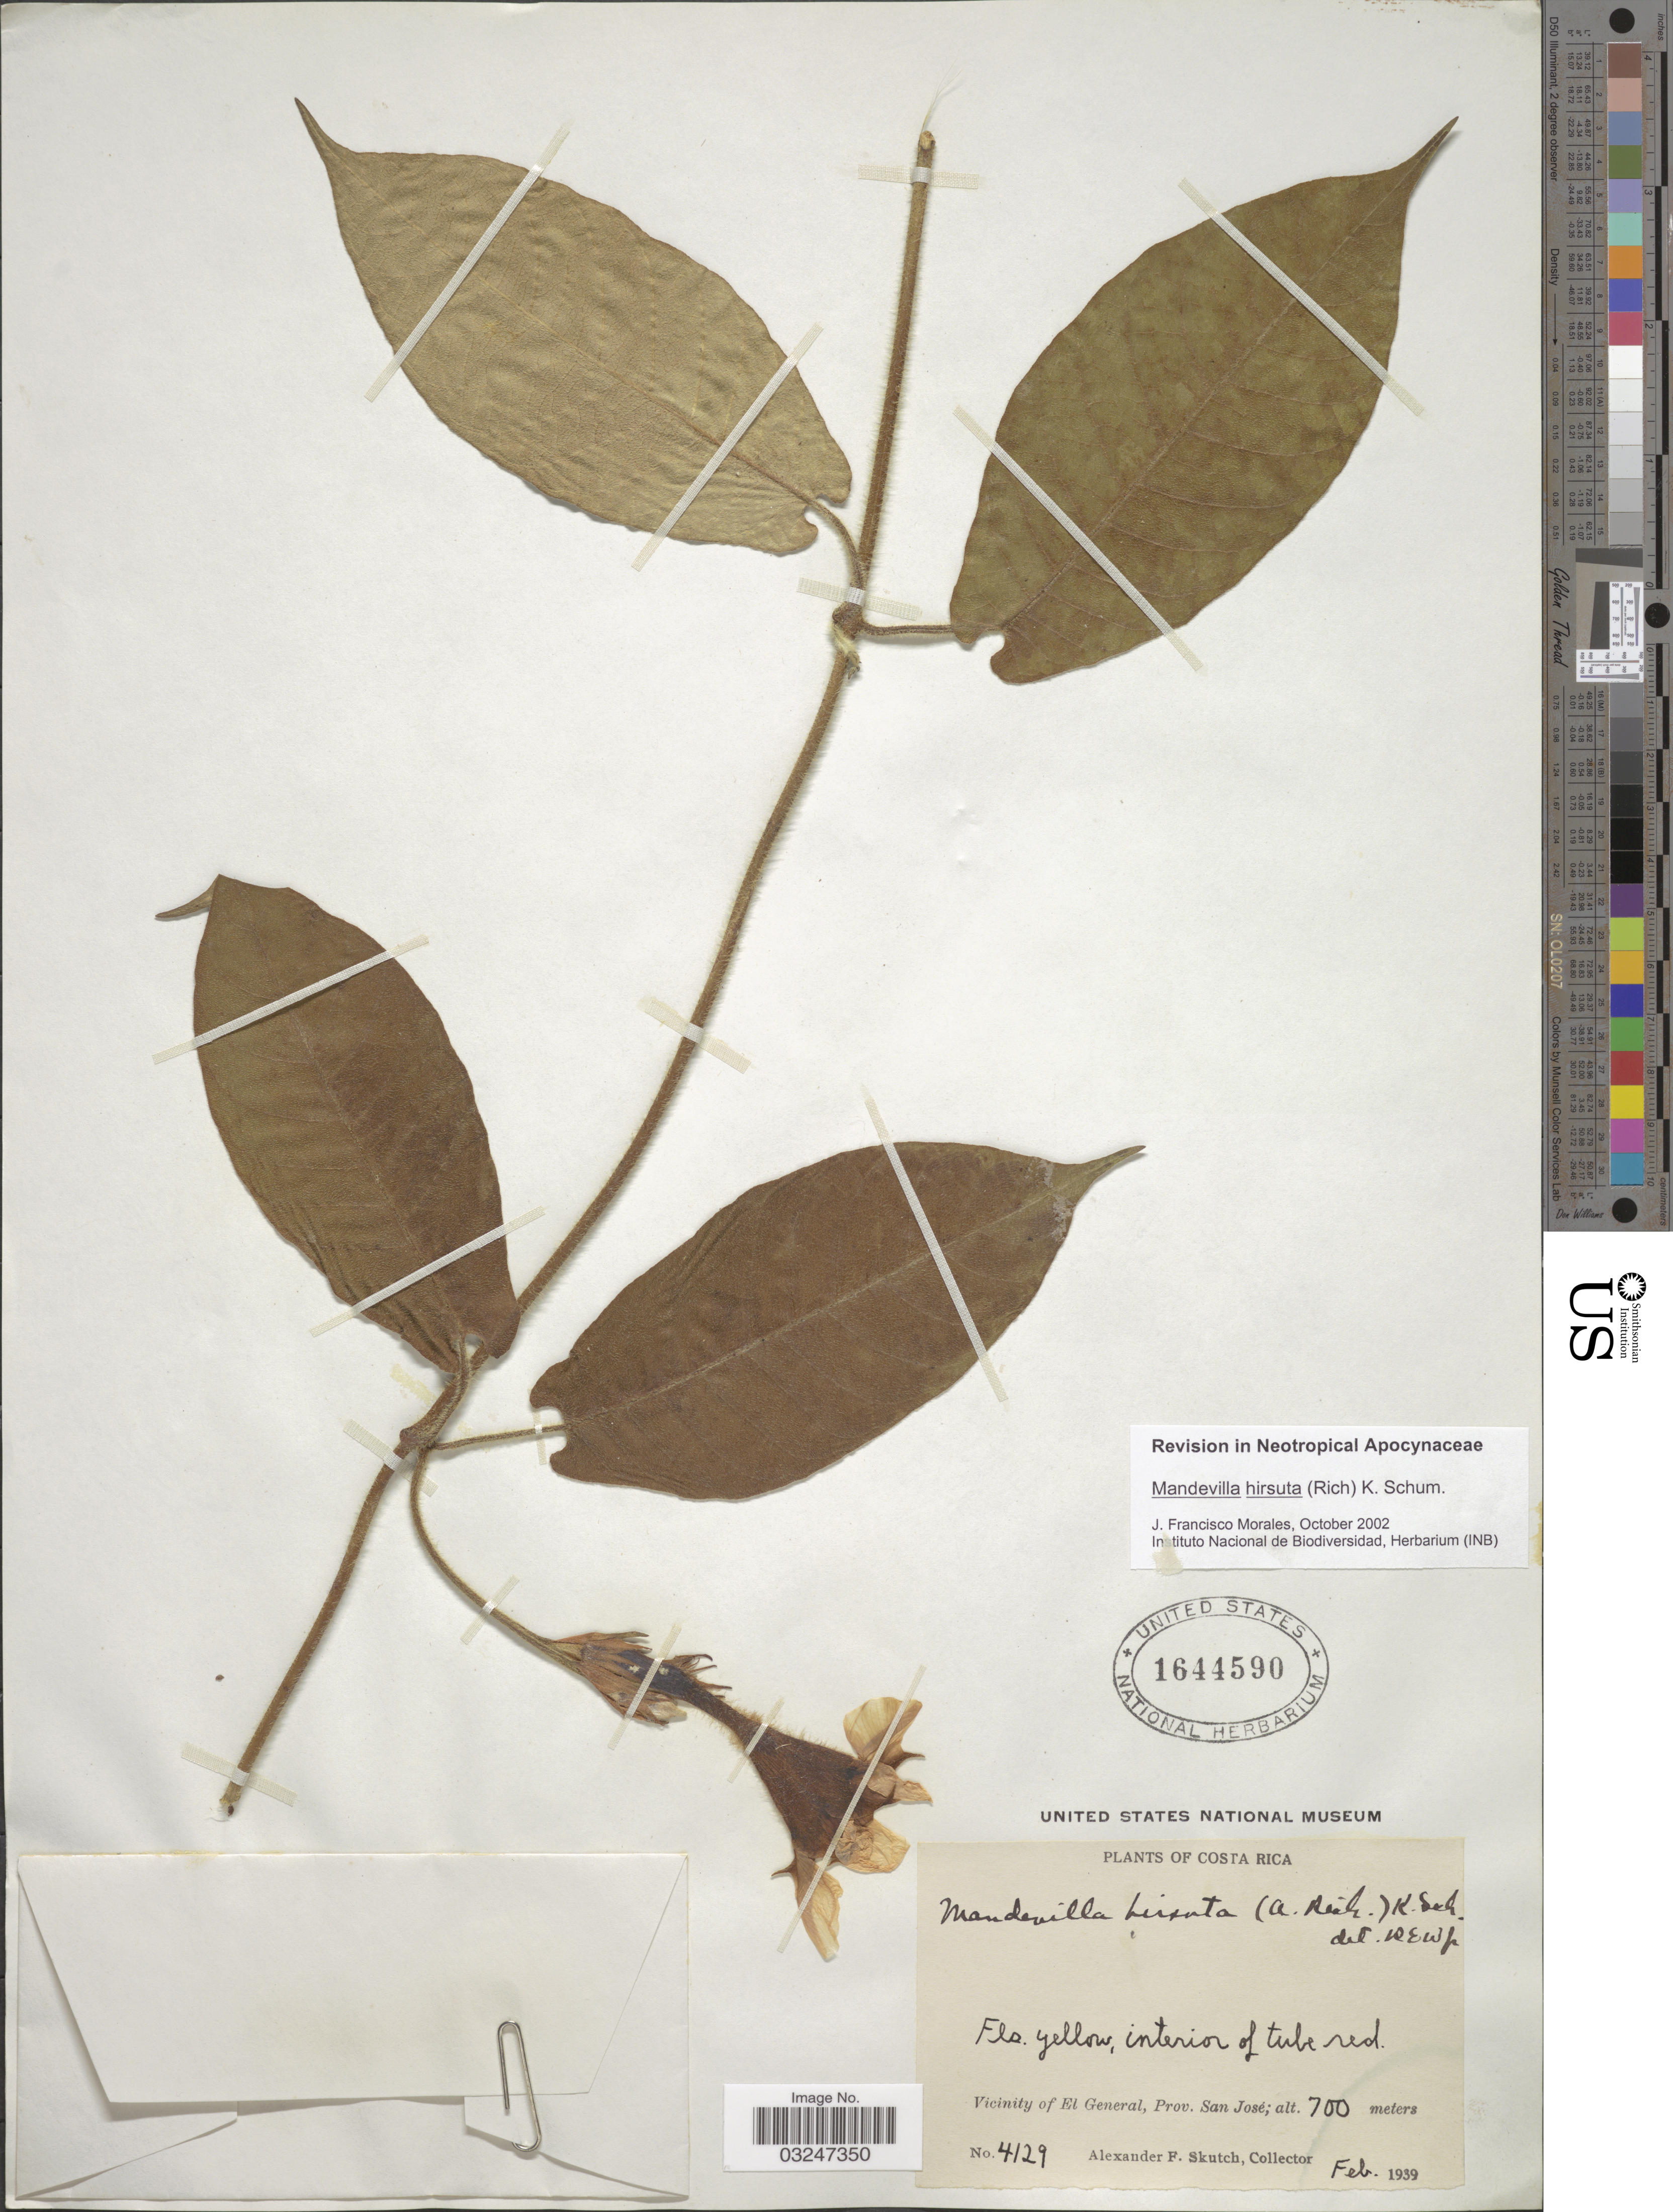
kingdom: Plantae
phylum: Tracheophyta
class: Magnoliopsida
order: Gentianales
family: Apocynaceae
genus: Mandevilla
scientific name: Mandevilla hirsuta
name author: (Rich.) K. Schum.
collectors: A. F. Skutch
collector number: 4129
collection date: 1939-02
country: Costa Rica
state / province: San José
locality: Vicinity of El General, Prov. San José.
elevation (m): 700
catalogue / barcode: US 1644590